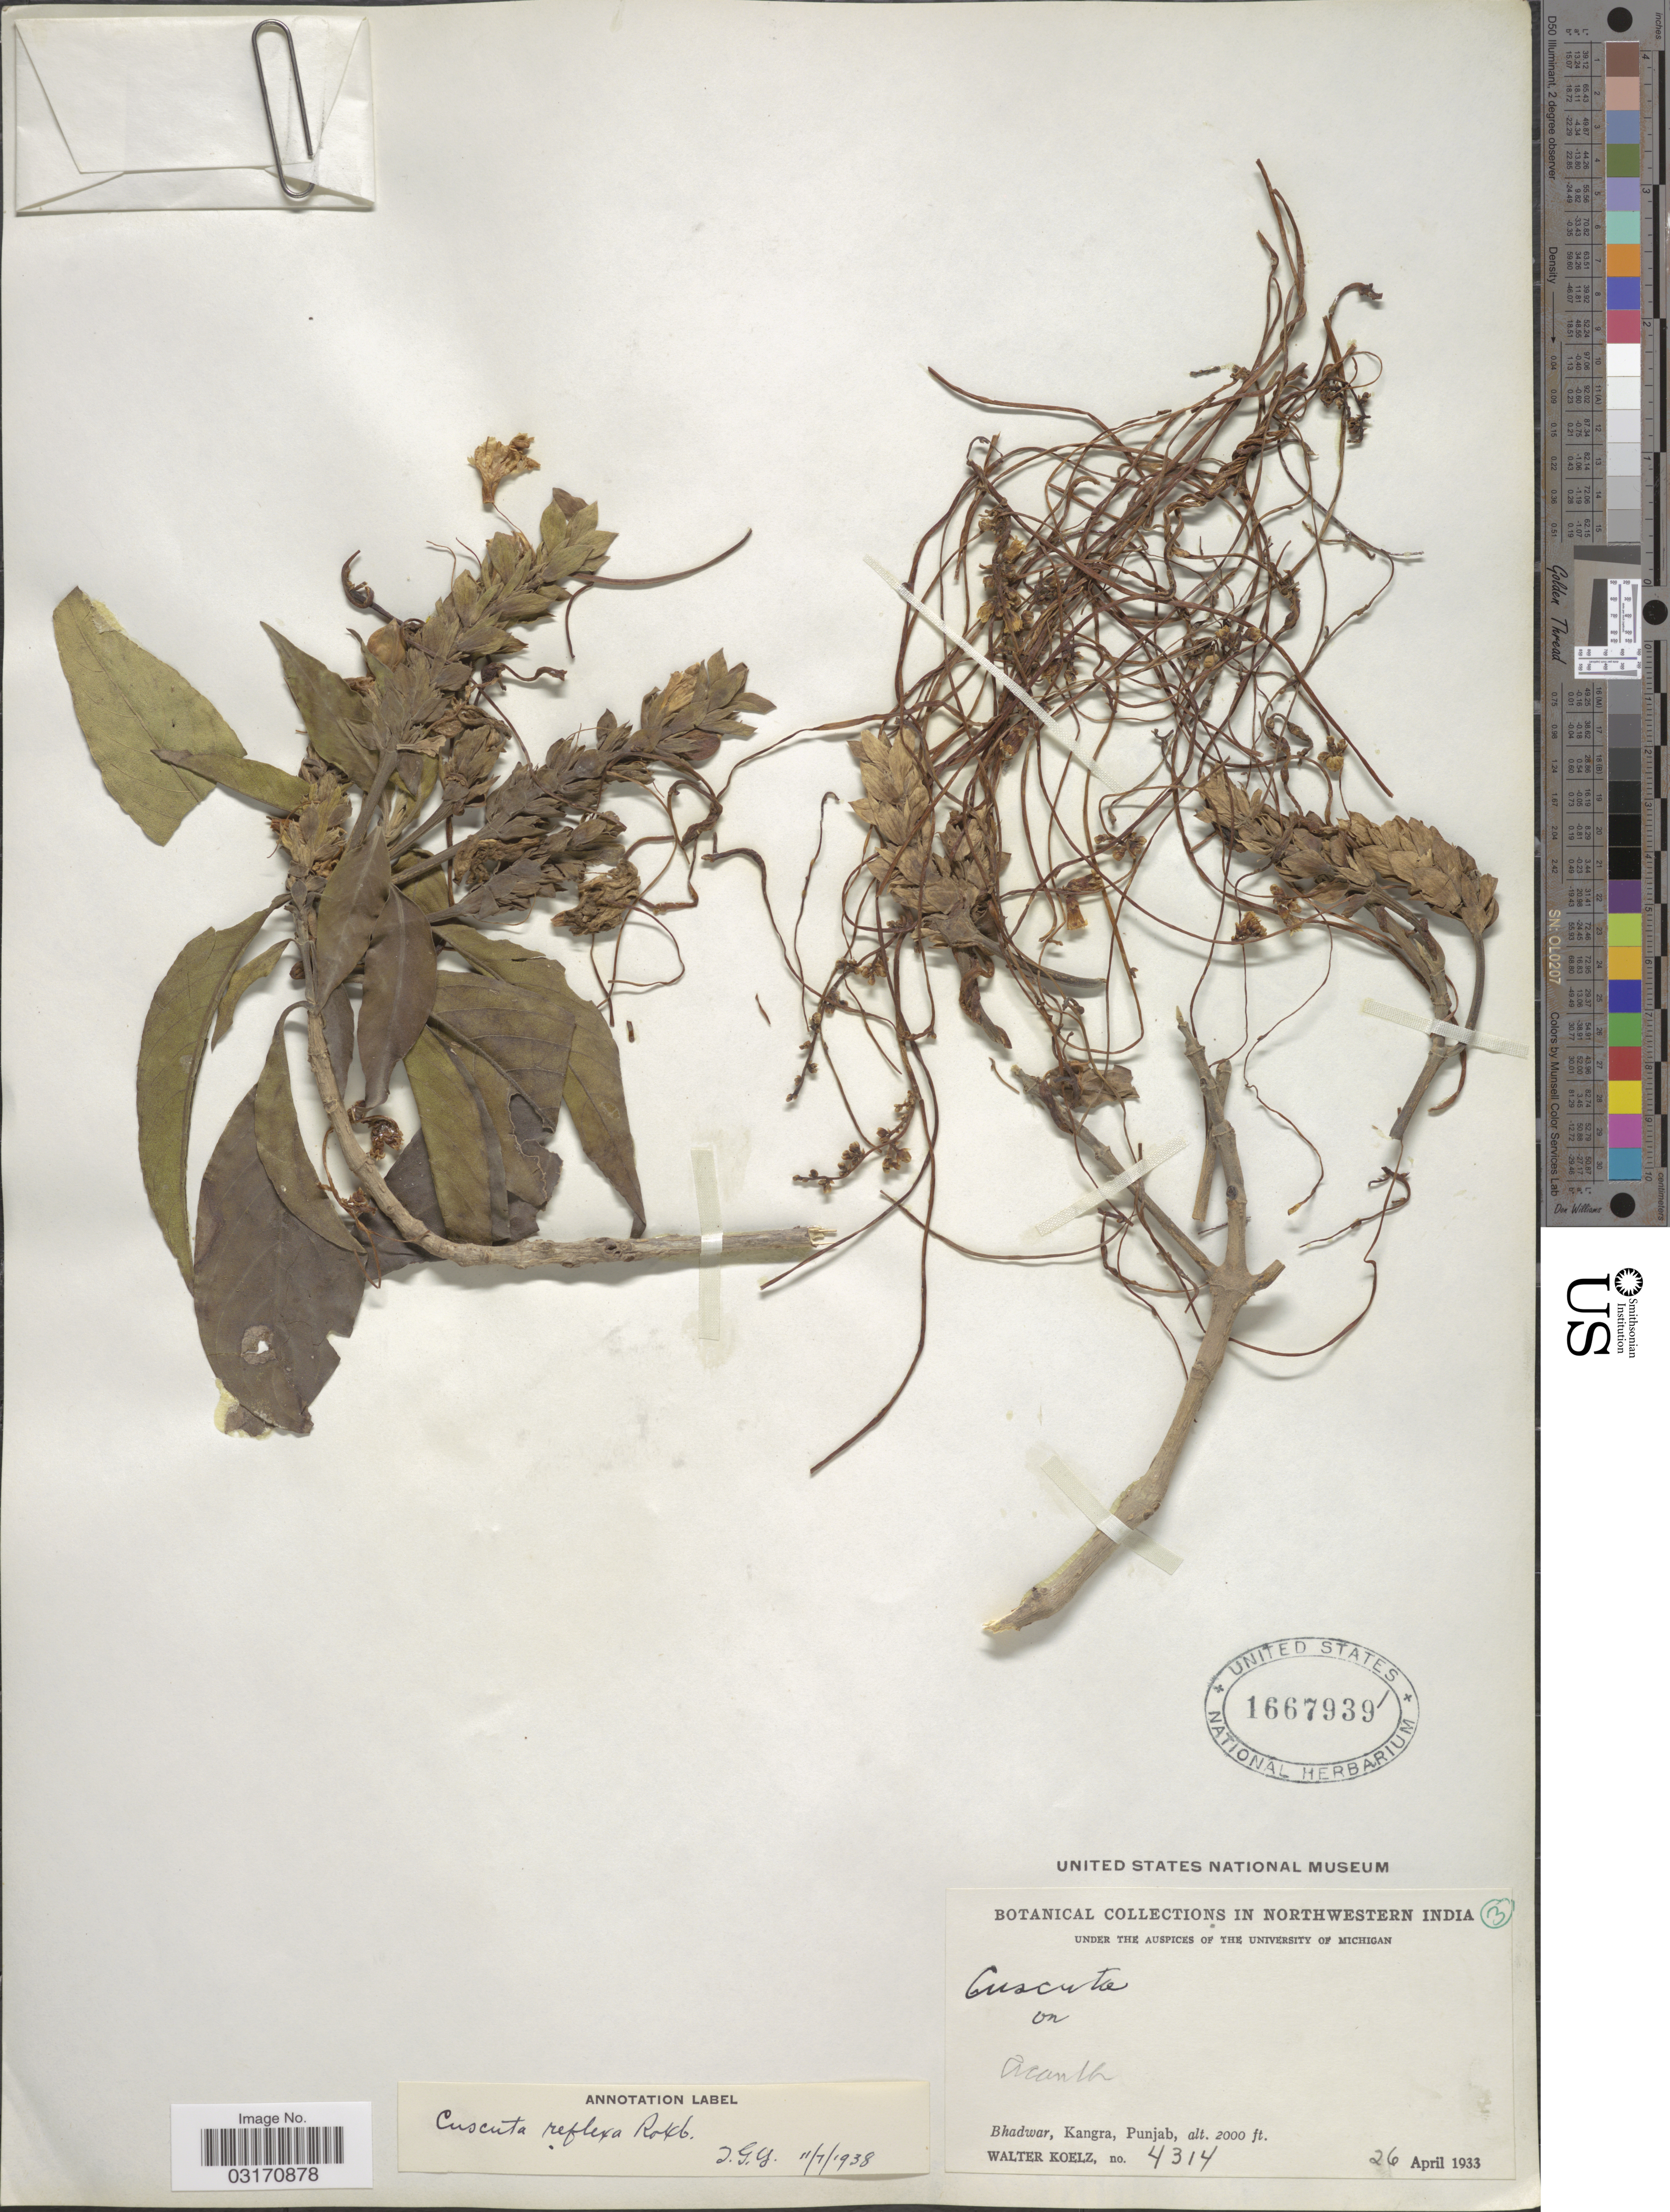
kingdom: Plantae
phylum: Tracheophyta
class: Magnoliopsida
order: Solanales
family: Convolvulaceae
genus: Cuscuta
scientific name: Cuscuta reflexa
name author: Roxb.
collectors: W. N. Koelz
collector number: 4314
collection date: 1933-04-26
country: India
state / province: Punjab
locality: Northwestern India. Bhadwar, Khangra.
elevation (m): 610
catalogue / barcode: US 1667939